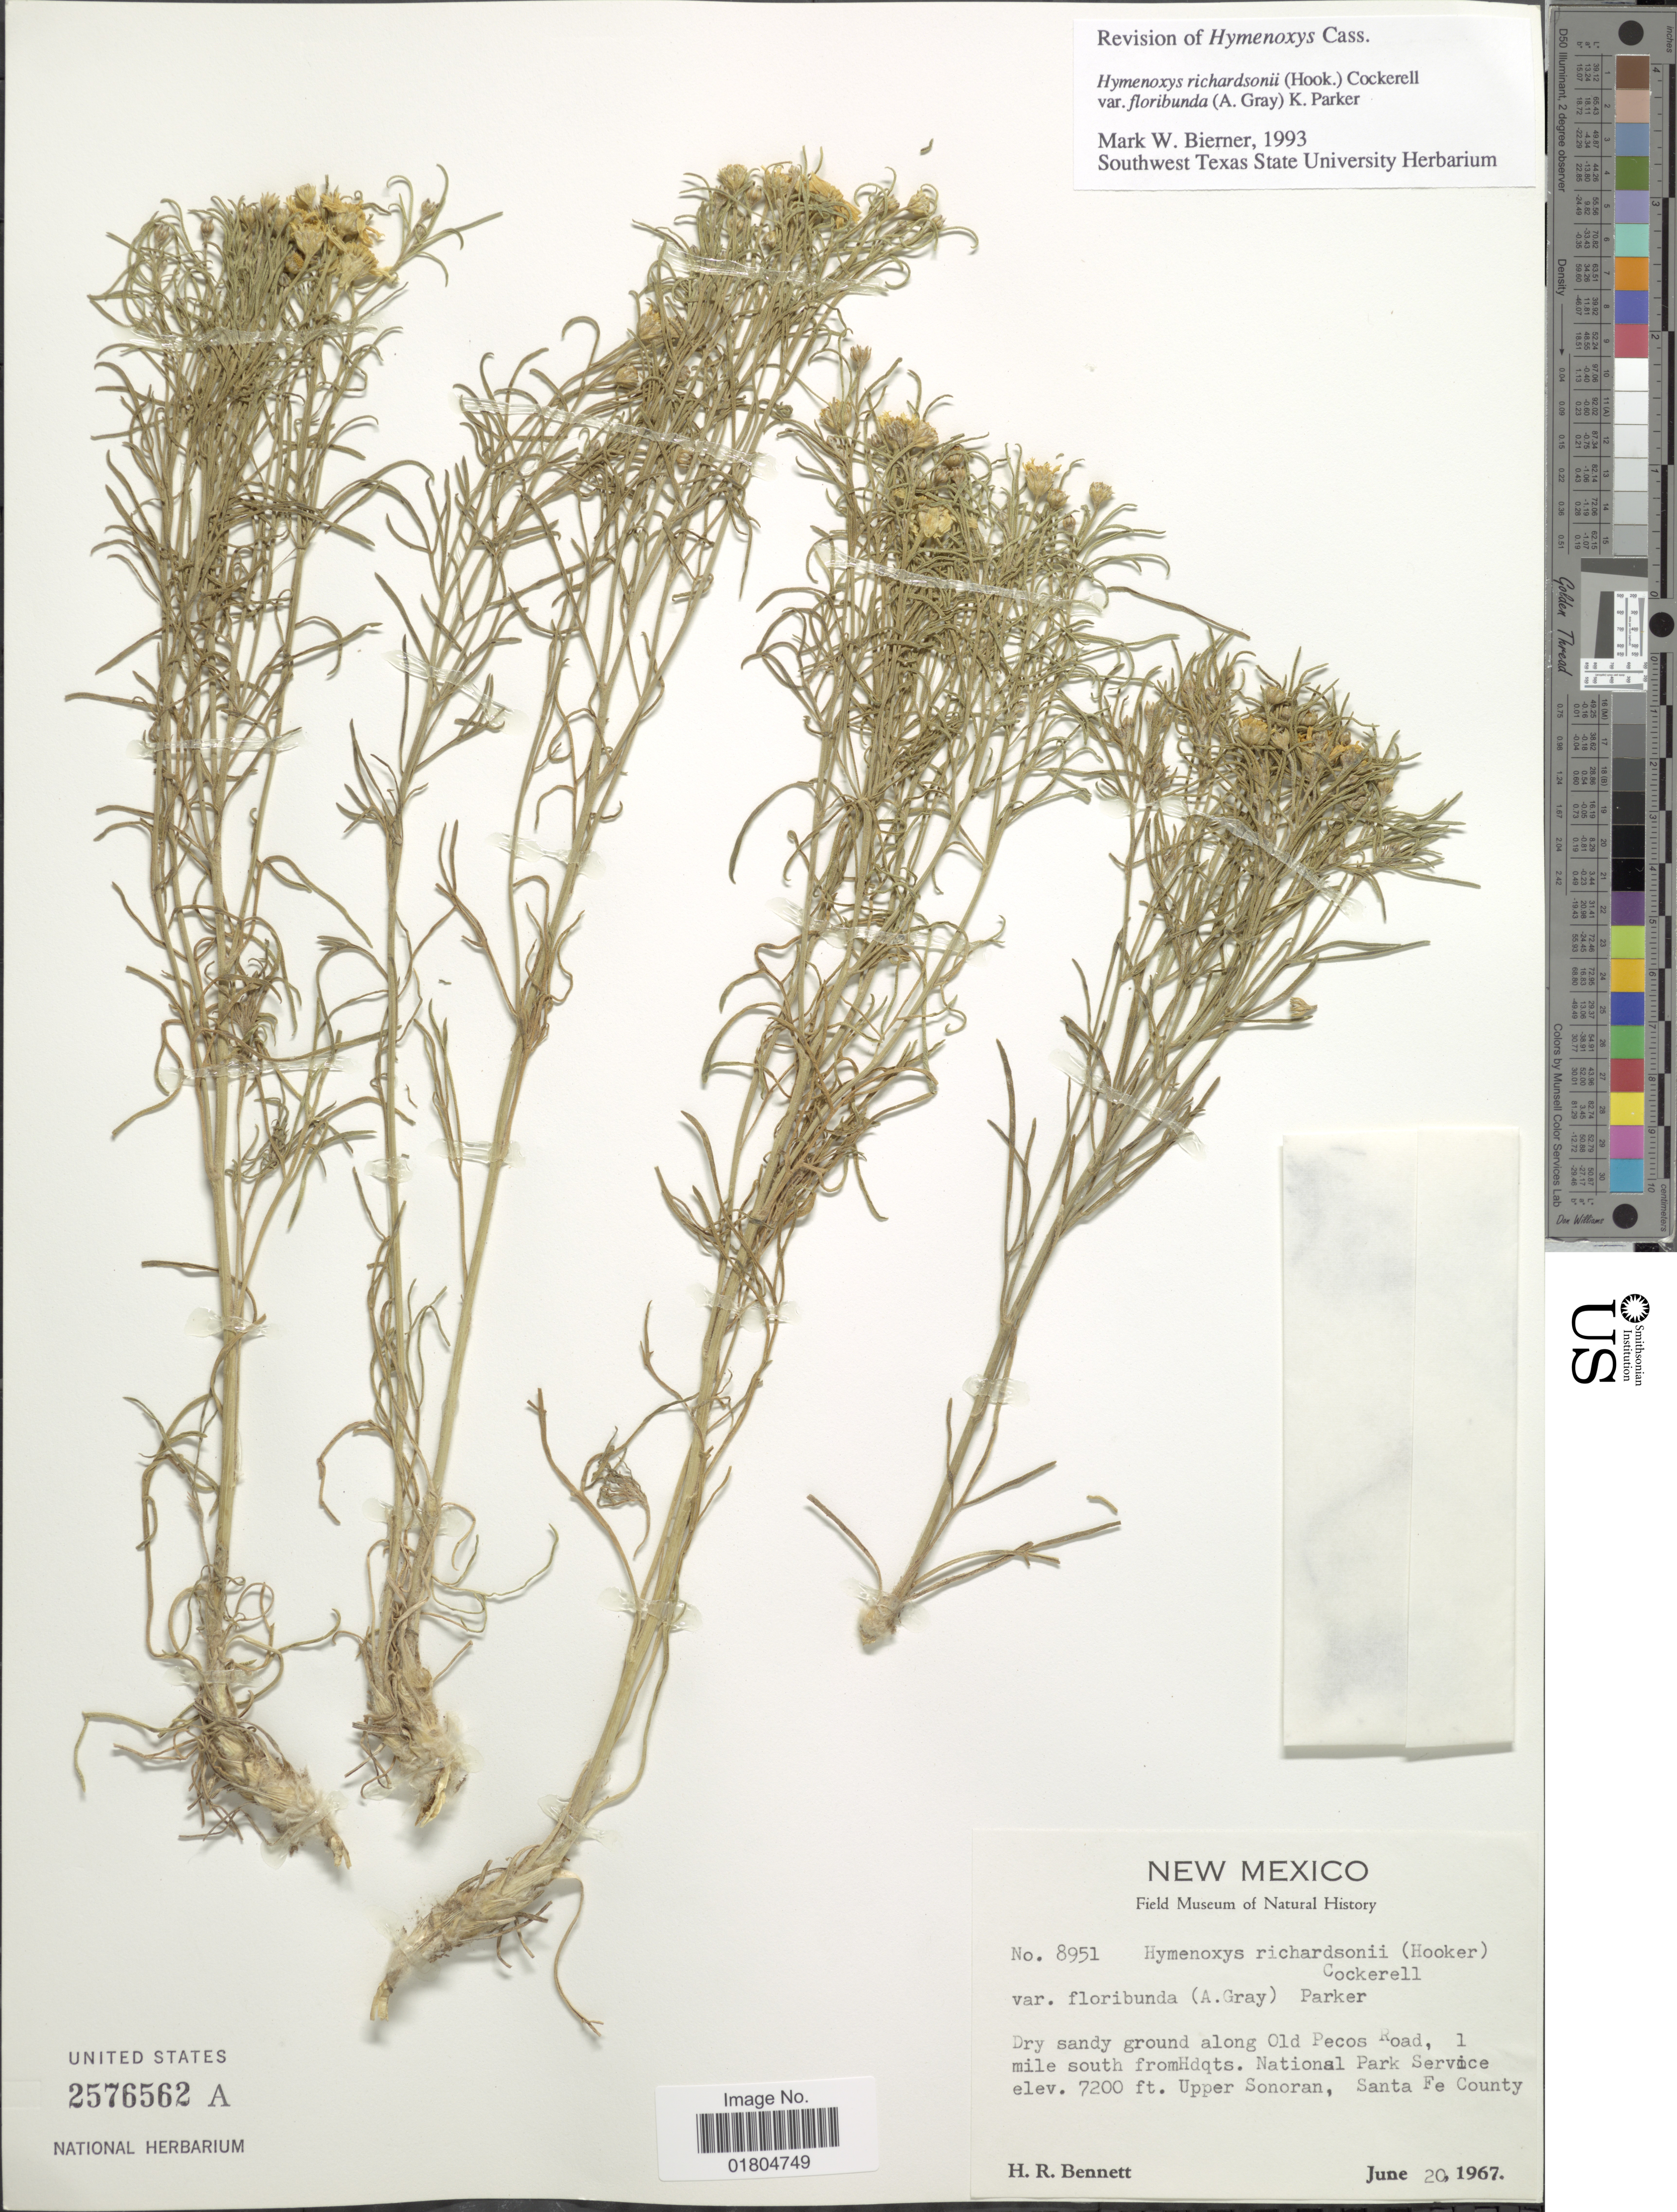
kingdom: Plantae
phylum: Tracheophyta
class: Magnoliopsida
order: Asterales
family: Asteraceae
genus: Hymenoxys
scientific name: Hymenoxys richardsonii var. floribunda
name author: (A. Gray) K.F. Parker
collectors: H. R. Bennett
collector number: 8951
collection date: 1967-06-20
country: United States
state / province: New Mexico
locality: Along Old Pecos Road, 1 mile south from Hdqts. National Park Service. Upper Sonoran, Santa Fe County.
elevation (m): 2195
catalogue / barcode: US 2576562A